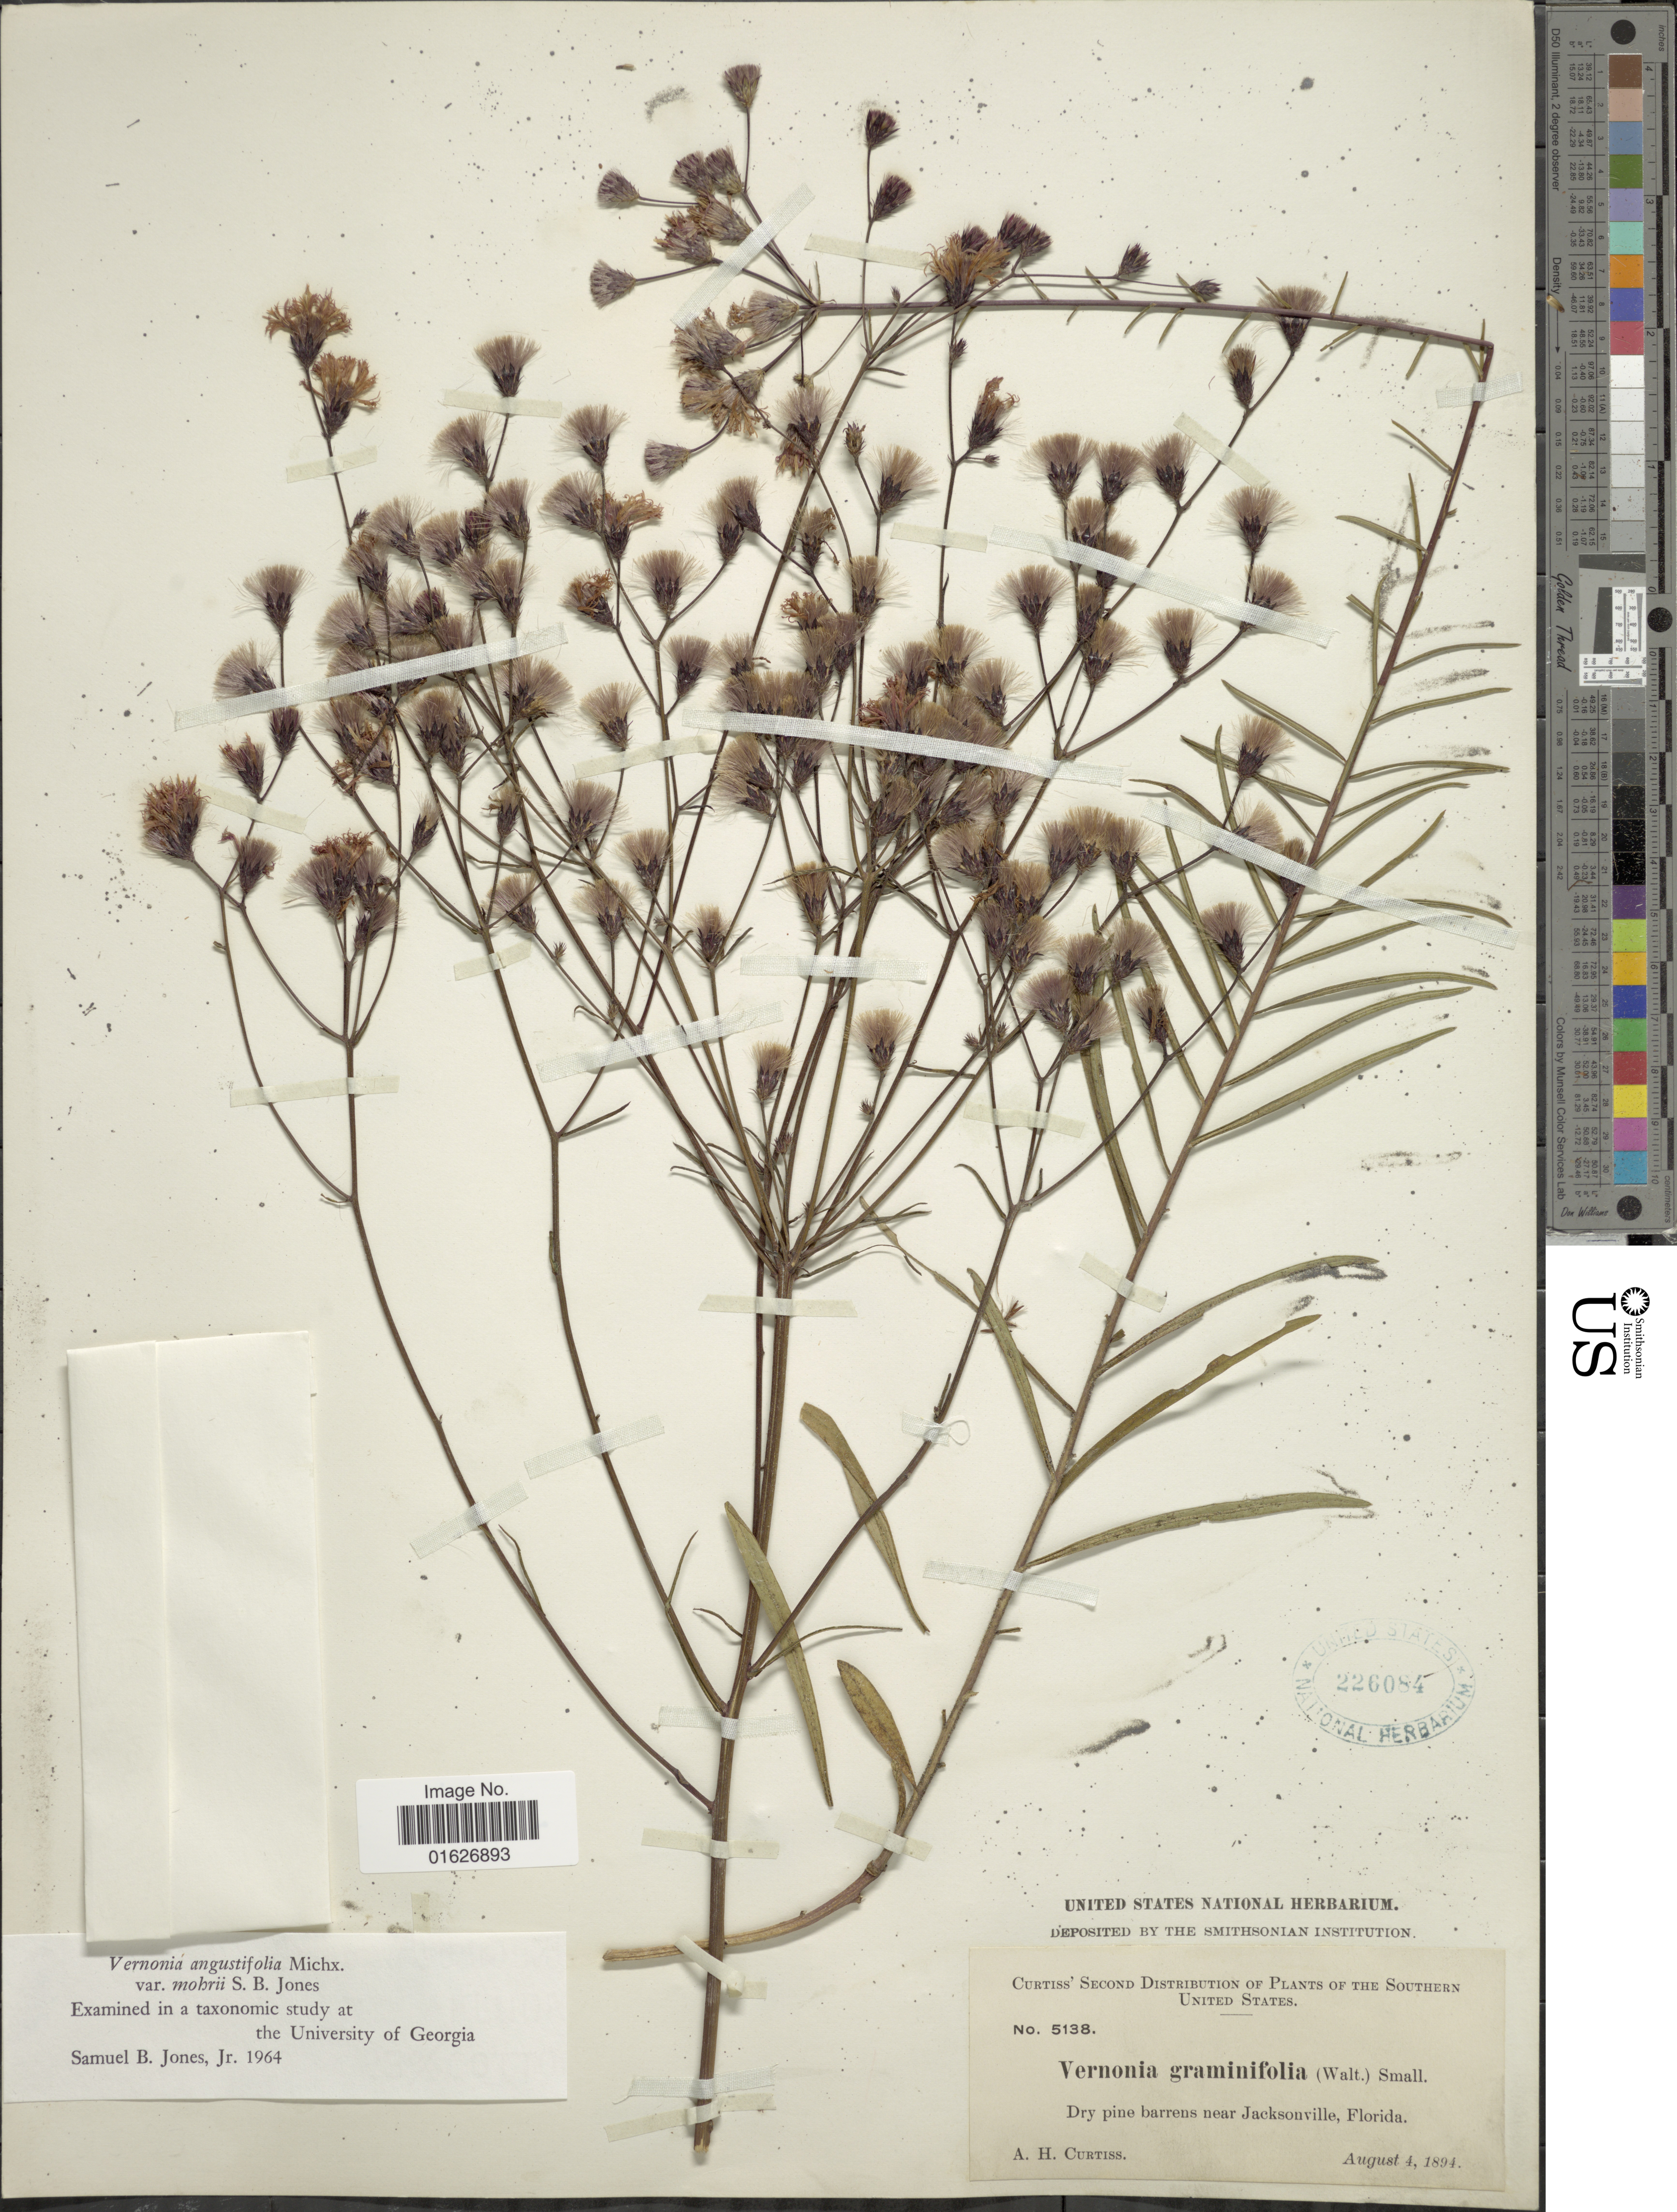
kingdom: Plantae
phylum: Tracheophyta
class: Magnoliopsida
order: Asterales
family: Asteraceae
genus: Vernonia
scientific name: Vernonia angustifolia var. mohrii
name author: S.B. Jones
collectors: A. H. Curtiss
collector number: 5138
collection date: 1894-08-04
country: United States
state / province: Florida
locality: Southern United States, near Jacksonville.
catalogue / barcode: US 226084